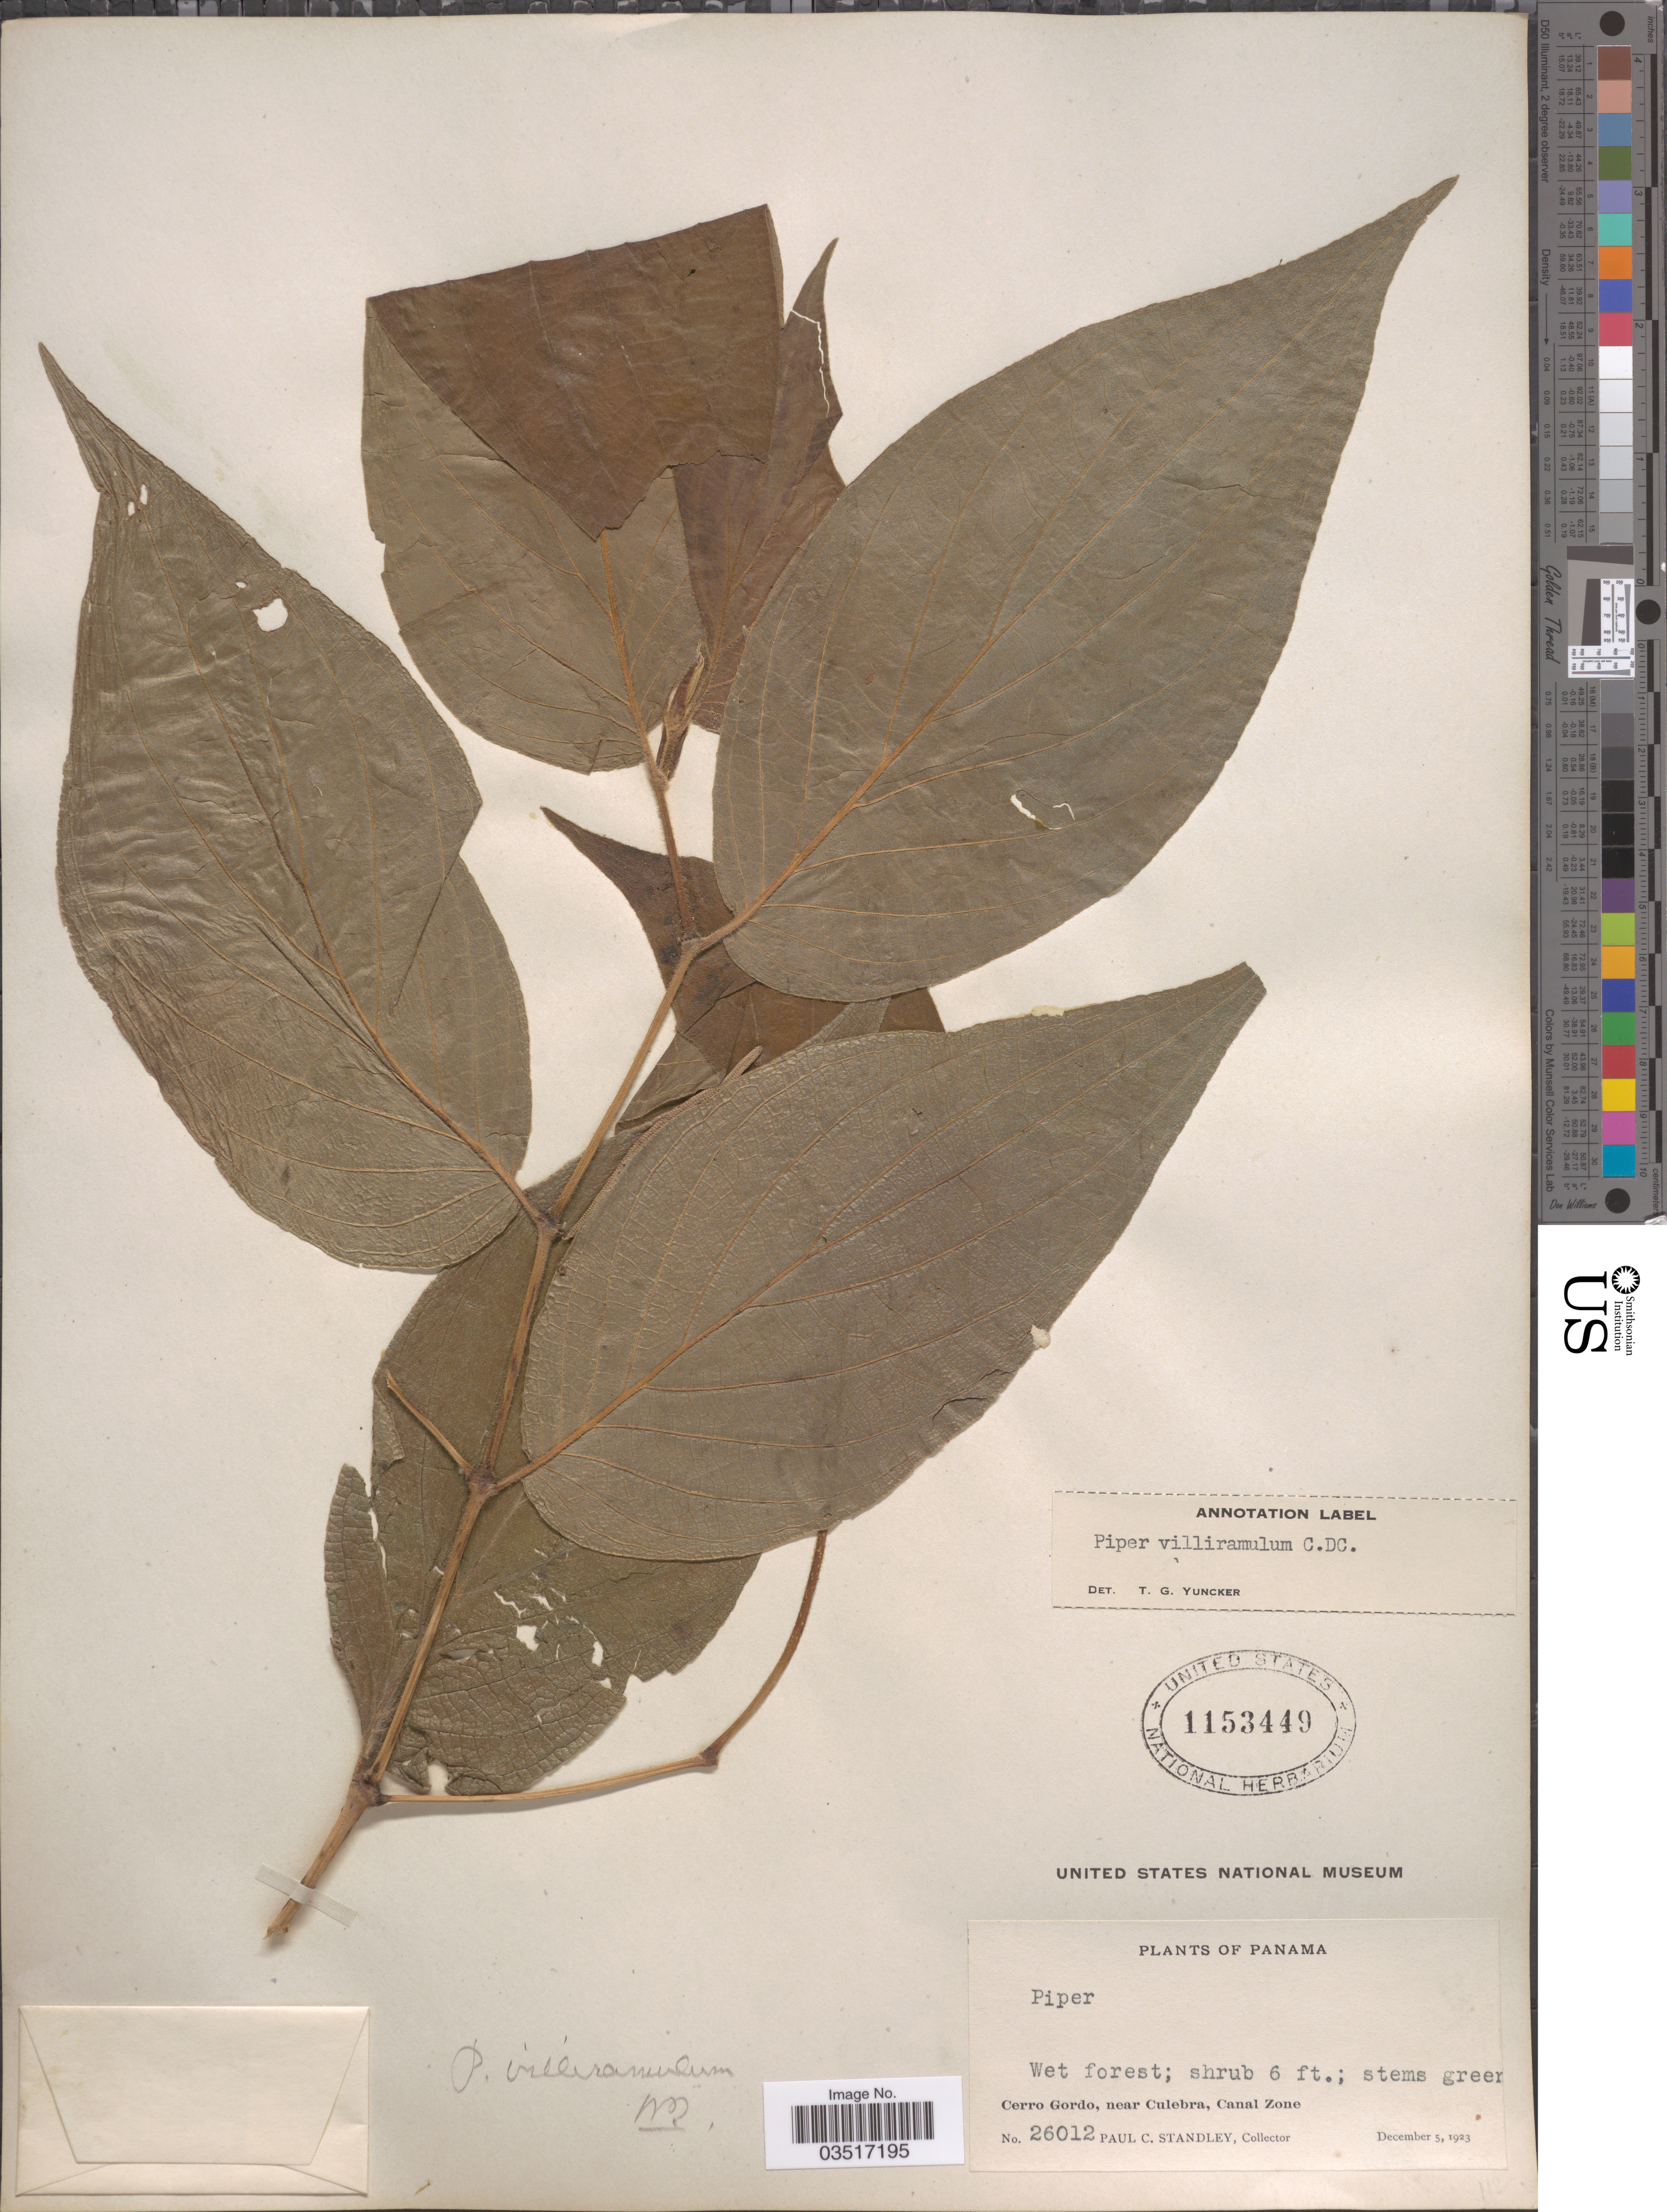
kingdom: Plantae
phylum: Tracheophyta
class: Magnoliopsida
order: Piperales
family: Piperaceae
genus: Piper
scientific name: Piper villiramulum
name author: C. DC.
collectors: P. C. Standley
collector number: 26012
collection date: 1923-12-05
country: Panama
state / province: Colón / Panamá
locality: Cerro Gordo, near Culebra, Canal Zone.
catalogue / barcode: US 1153449